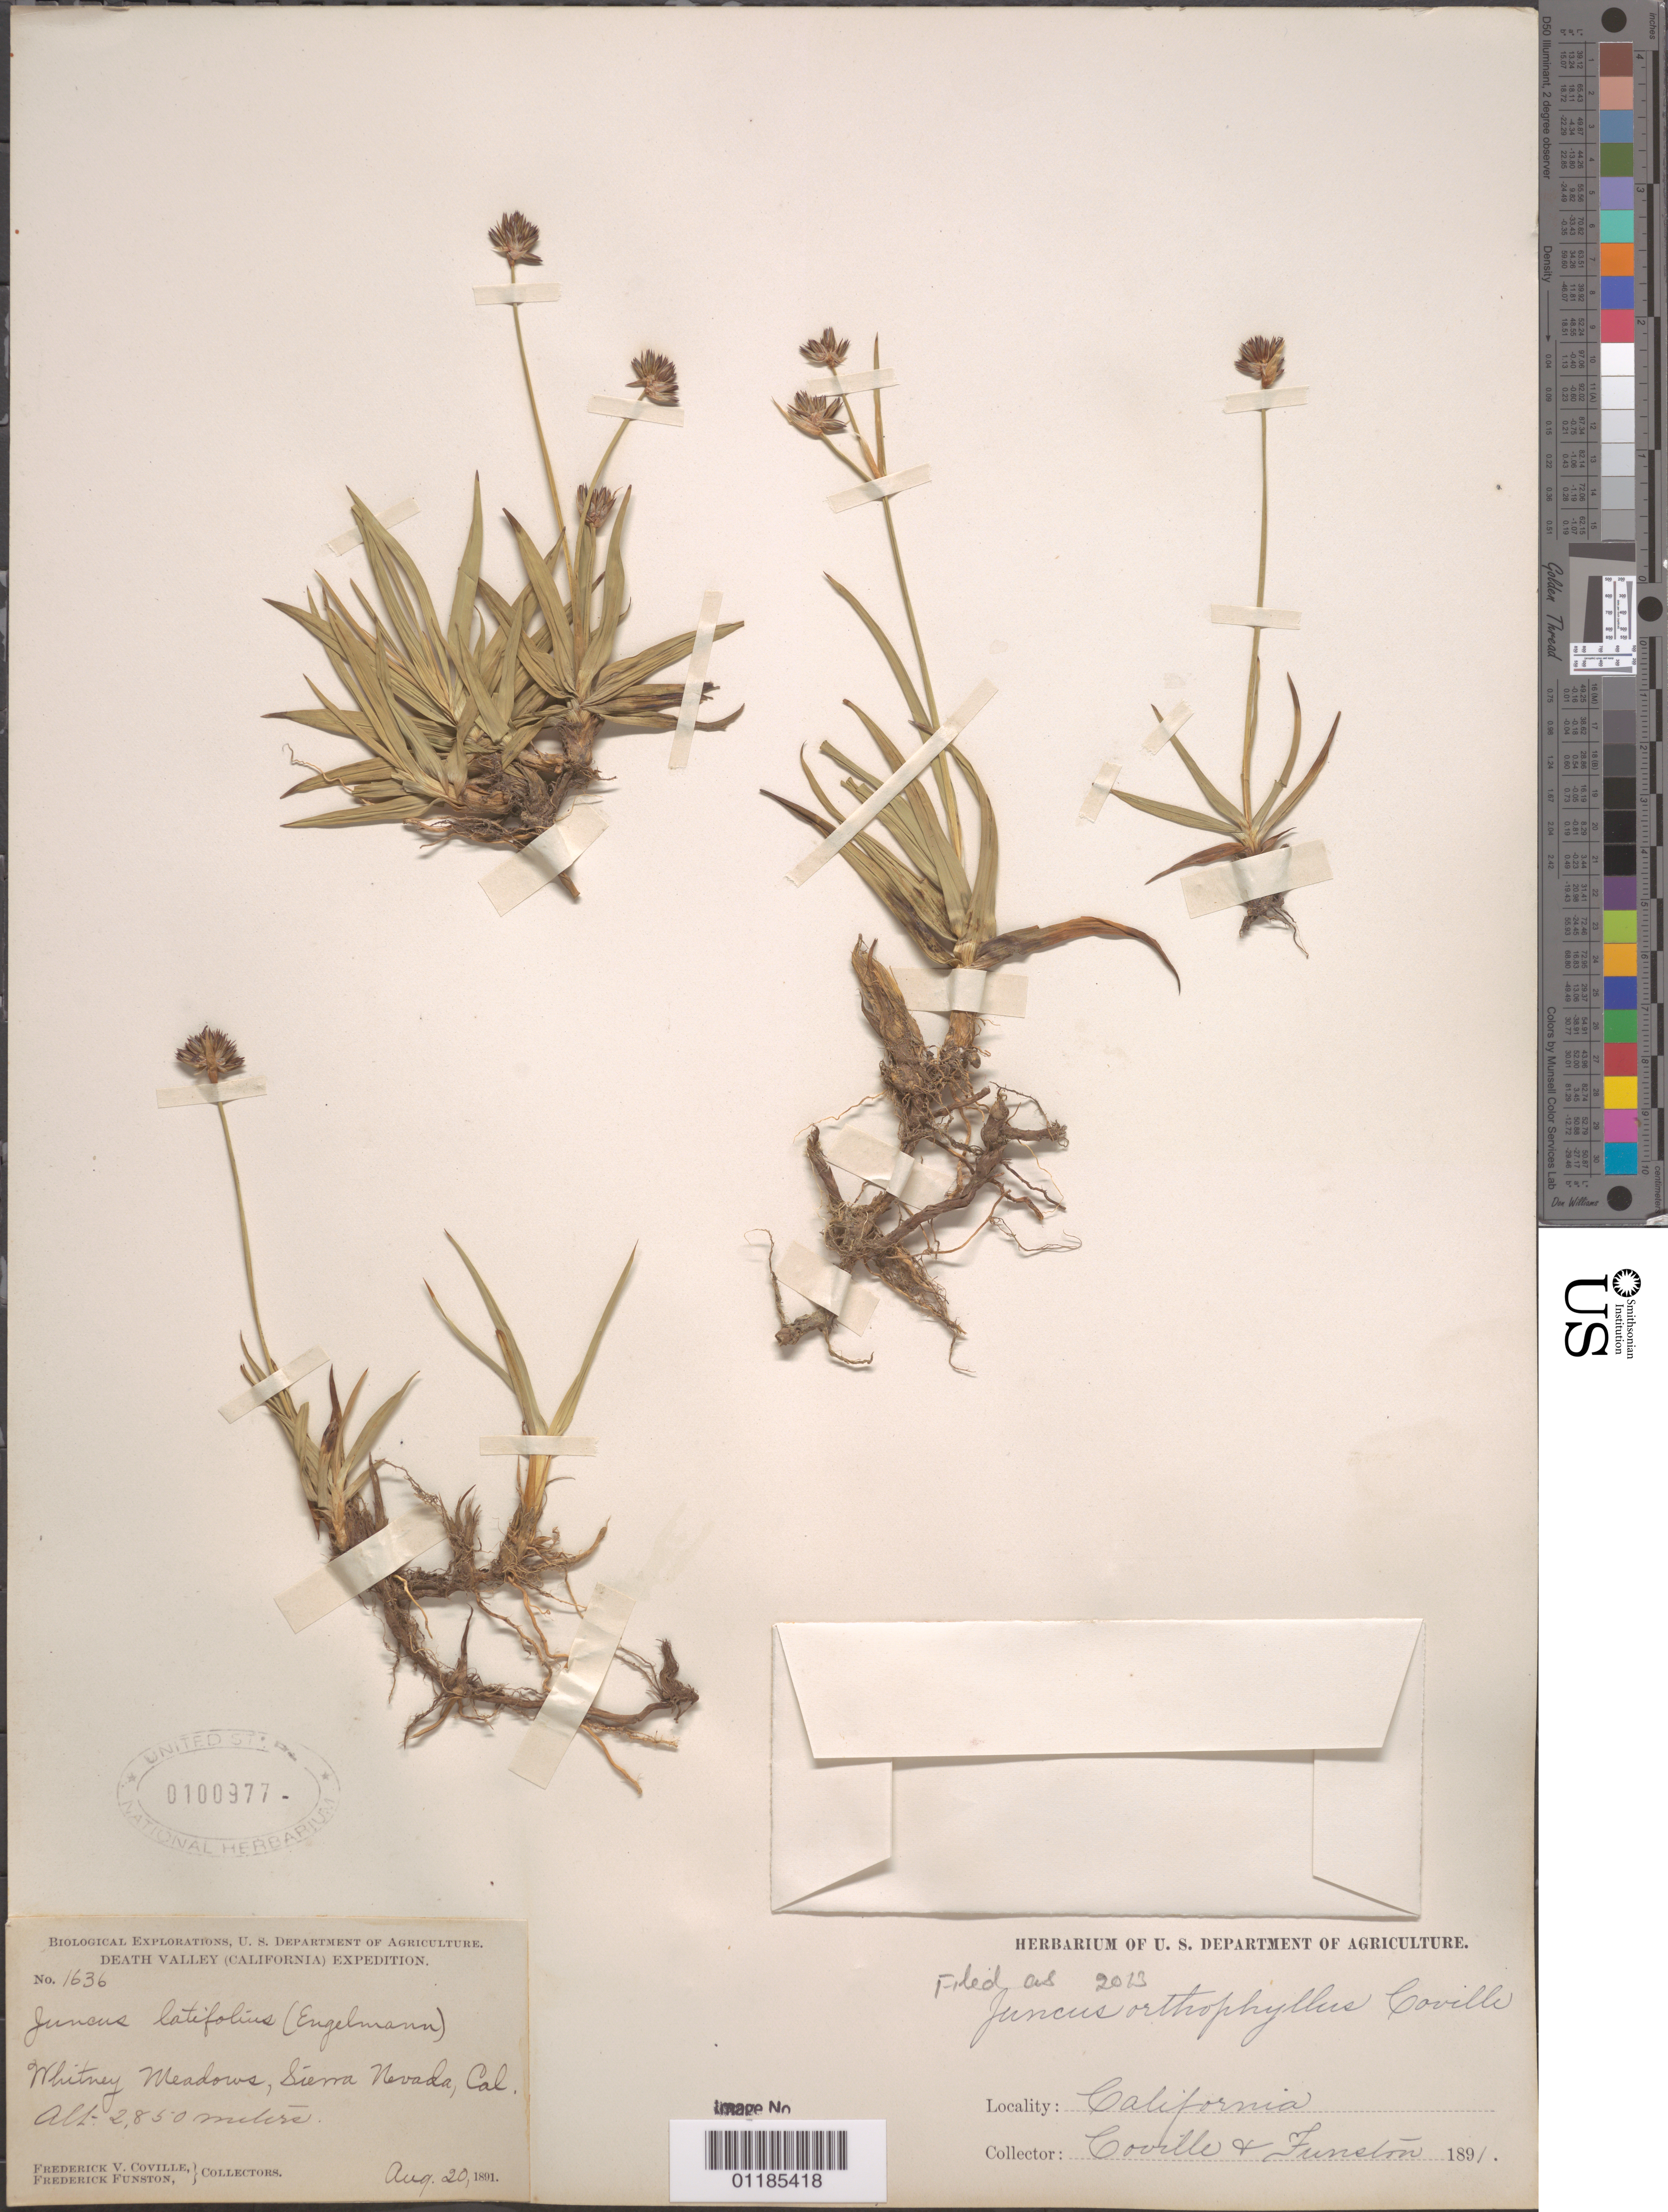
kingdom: Plantae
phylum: Tracheophyta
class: Liliopsida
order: Poales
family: Juncaceae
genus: Juncus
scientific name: Juncus orthophyllus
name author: Coville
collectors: F. V. Coville & F. Funston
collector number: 1636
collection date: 1891-08-20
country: United States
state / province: California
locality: Whitney Meadows, Sierra Nevada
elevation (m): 2850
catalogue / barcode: US 100977